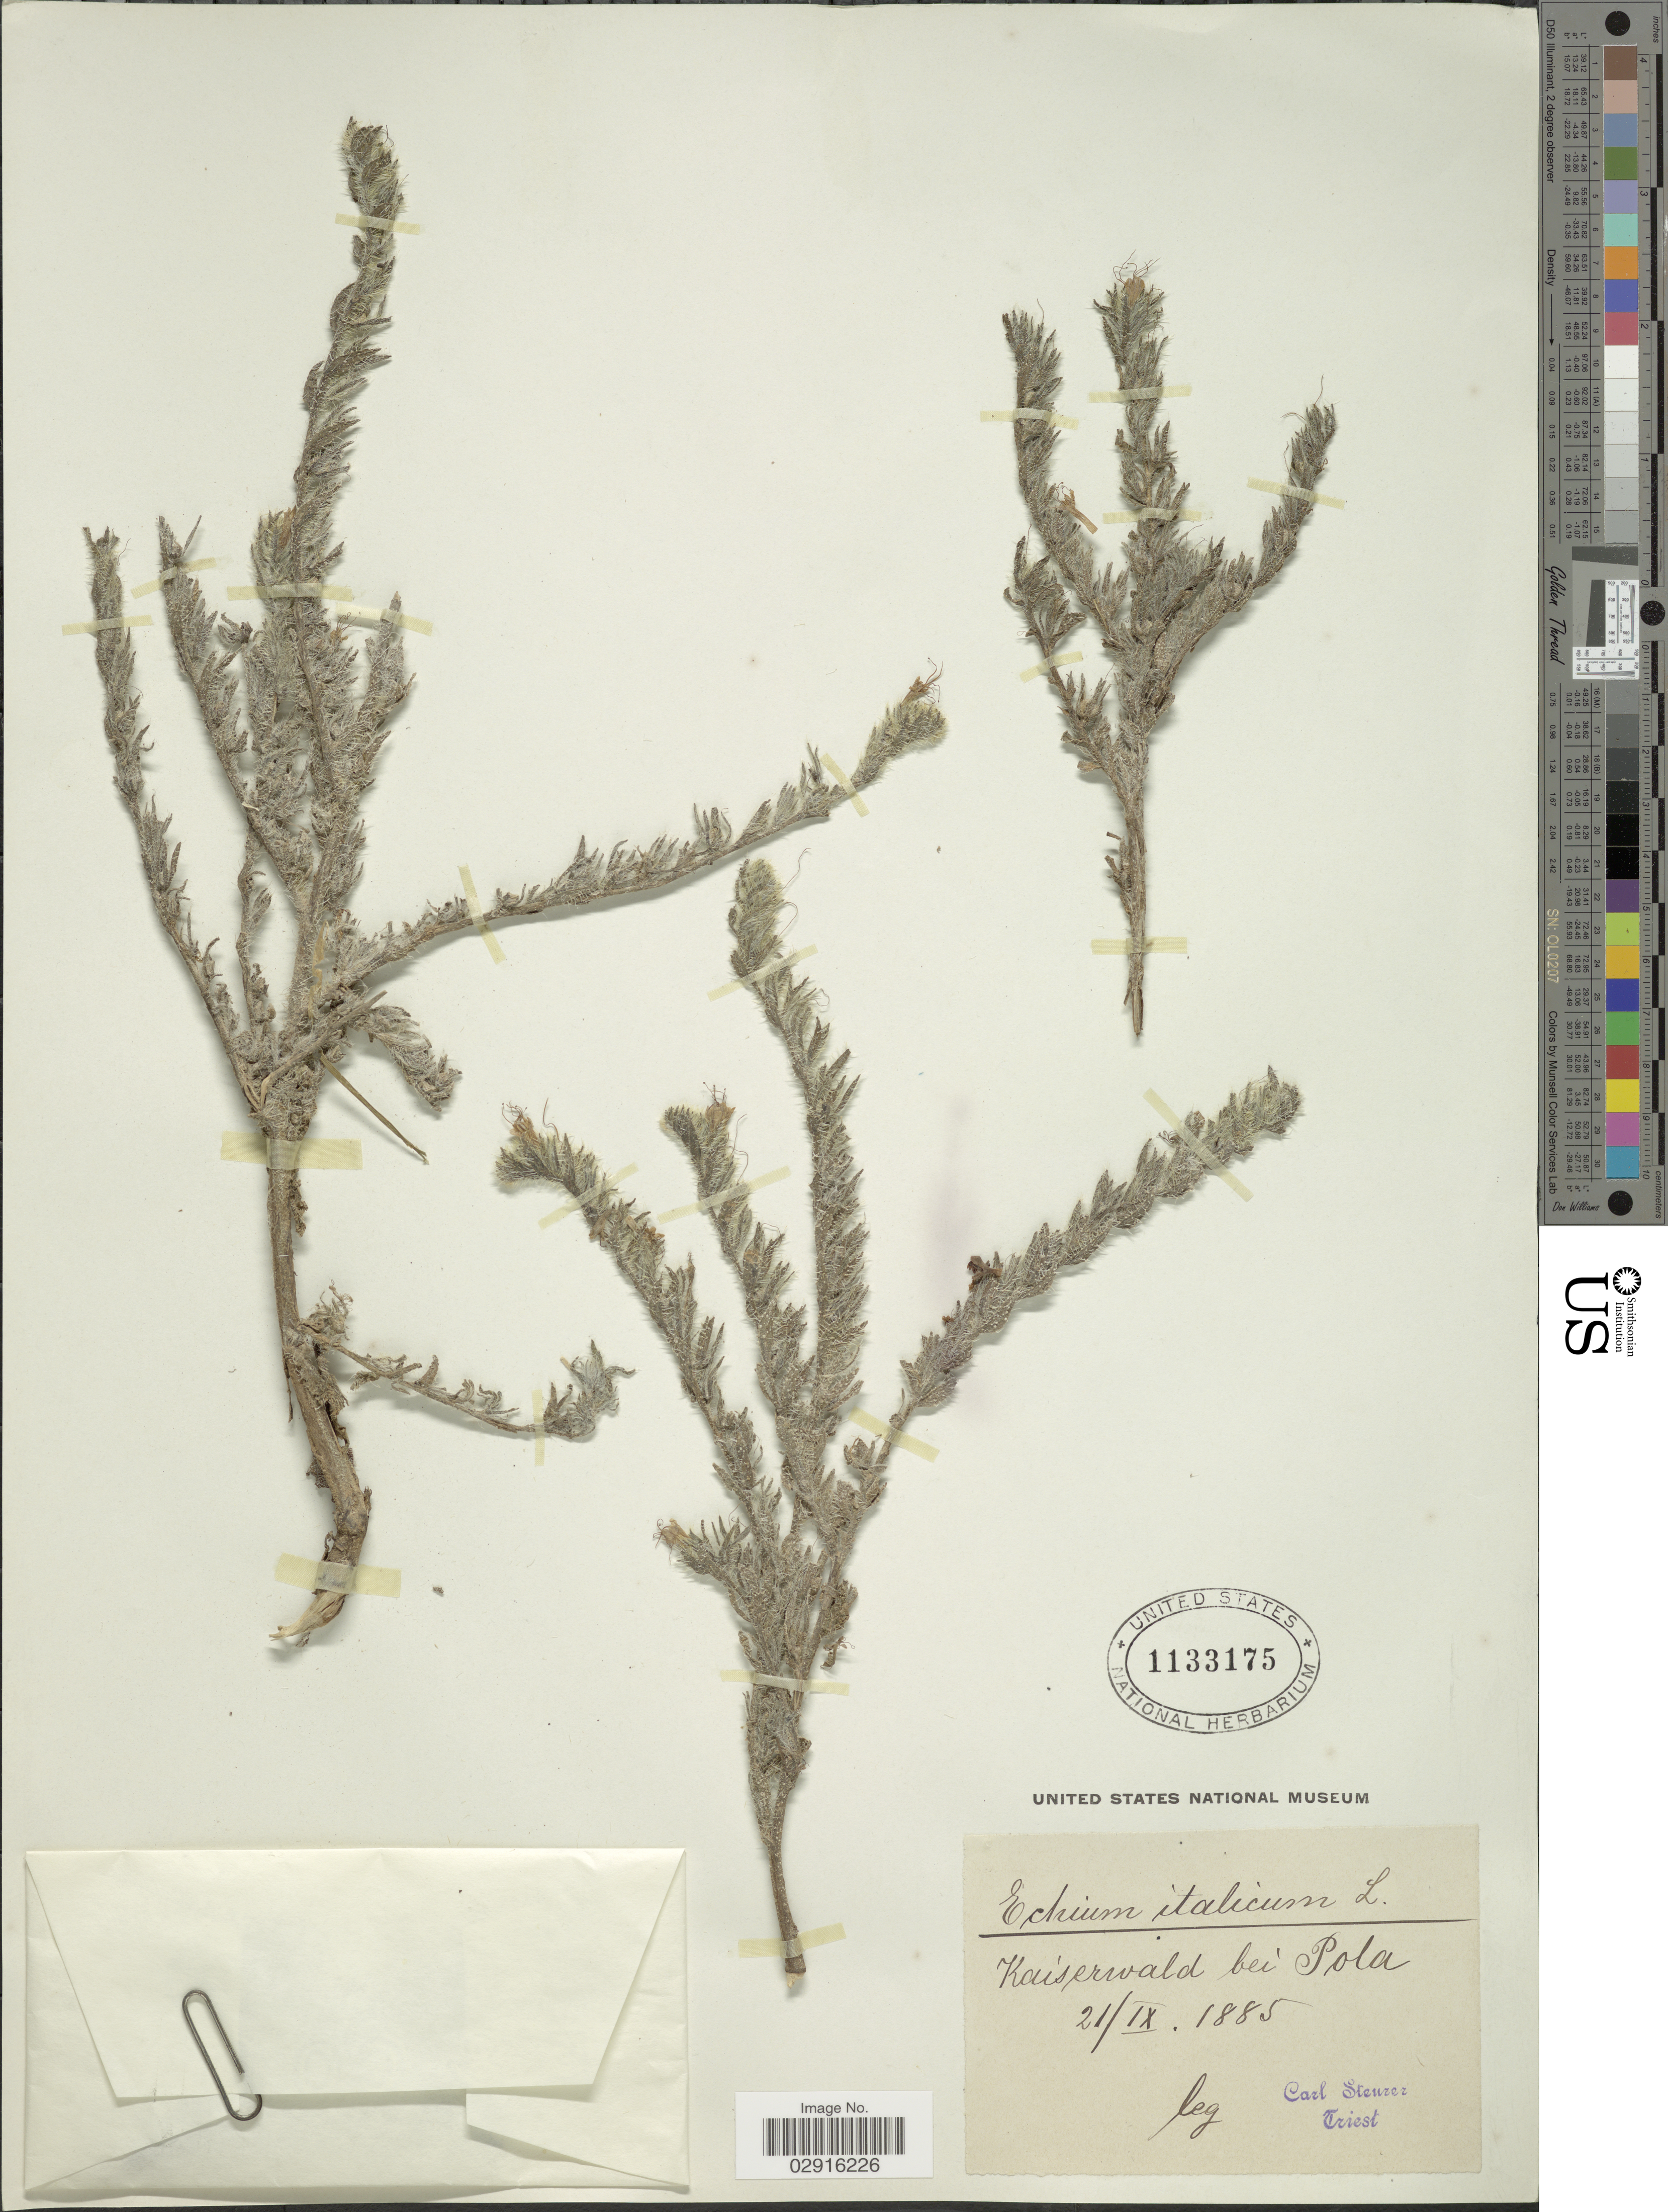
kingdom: Plantae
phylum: Tracheophyta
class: Magnoliopsida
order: Boraginales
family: Boraginaceae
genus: Echium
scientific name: Echium italicum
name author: L.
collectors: C. Steurer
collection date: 1885-09-21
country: Croatia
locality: Kaiserwald bei Pola.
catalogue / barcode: US 1133175